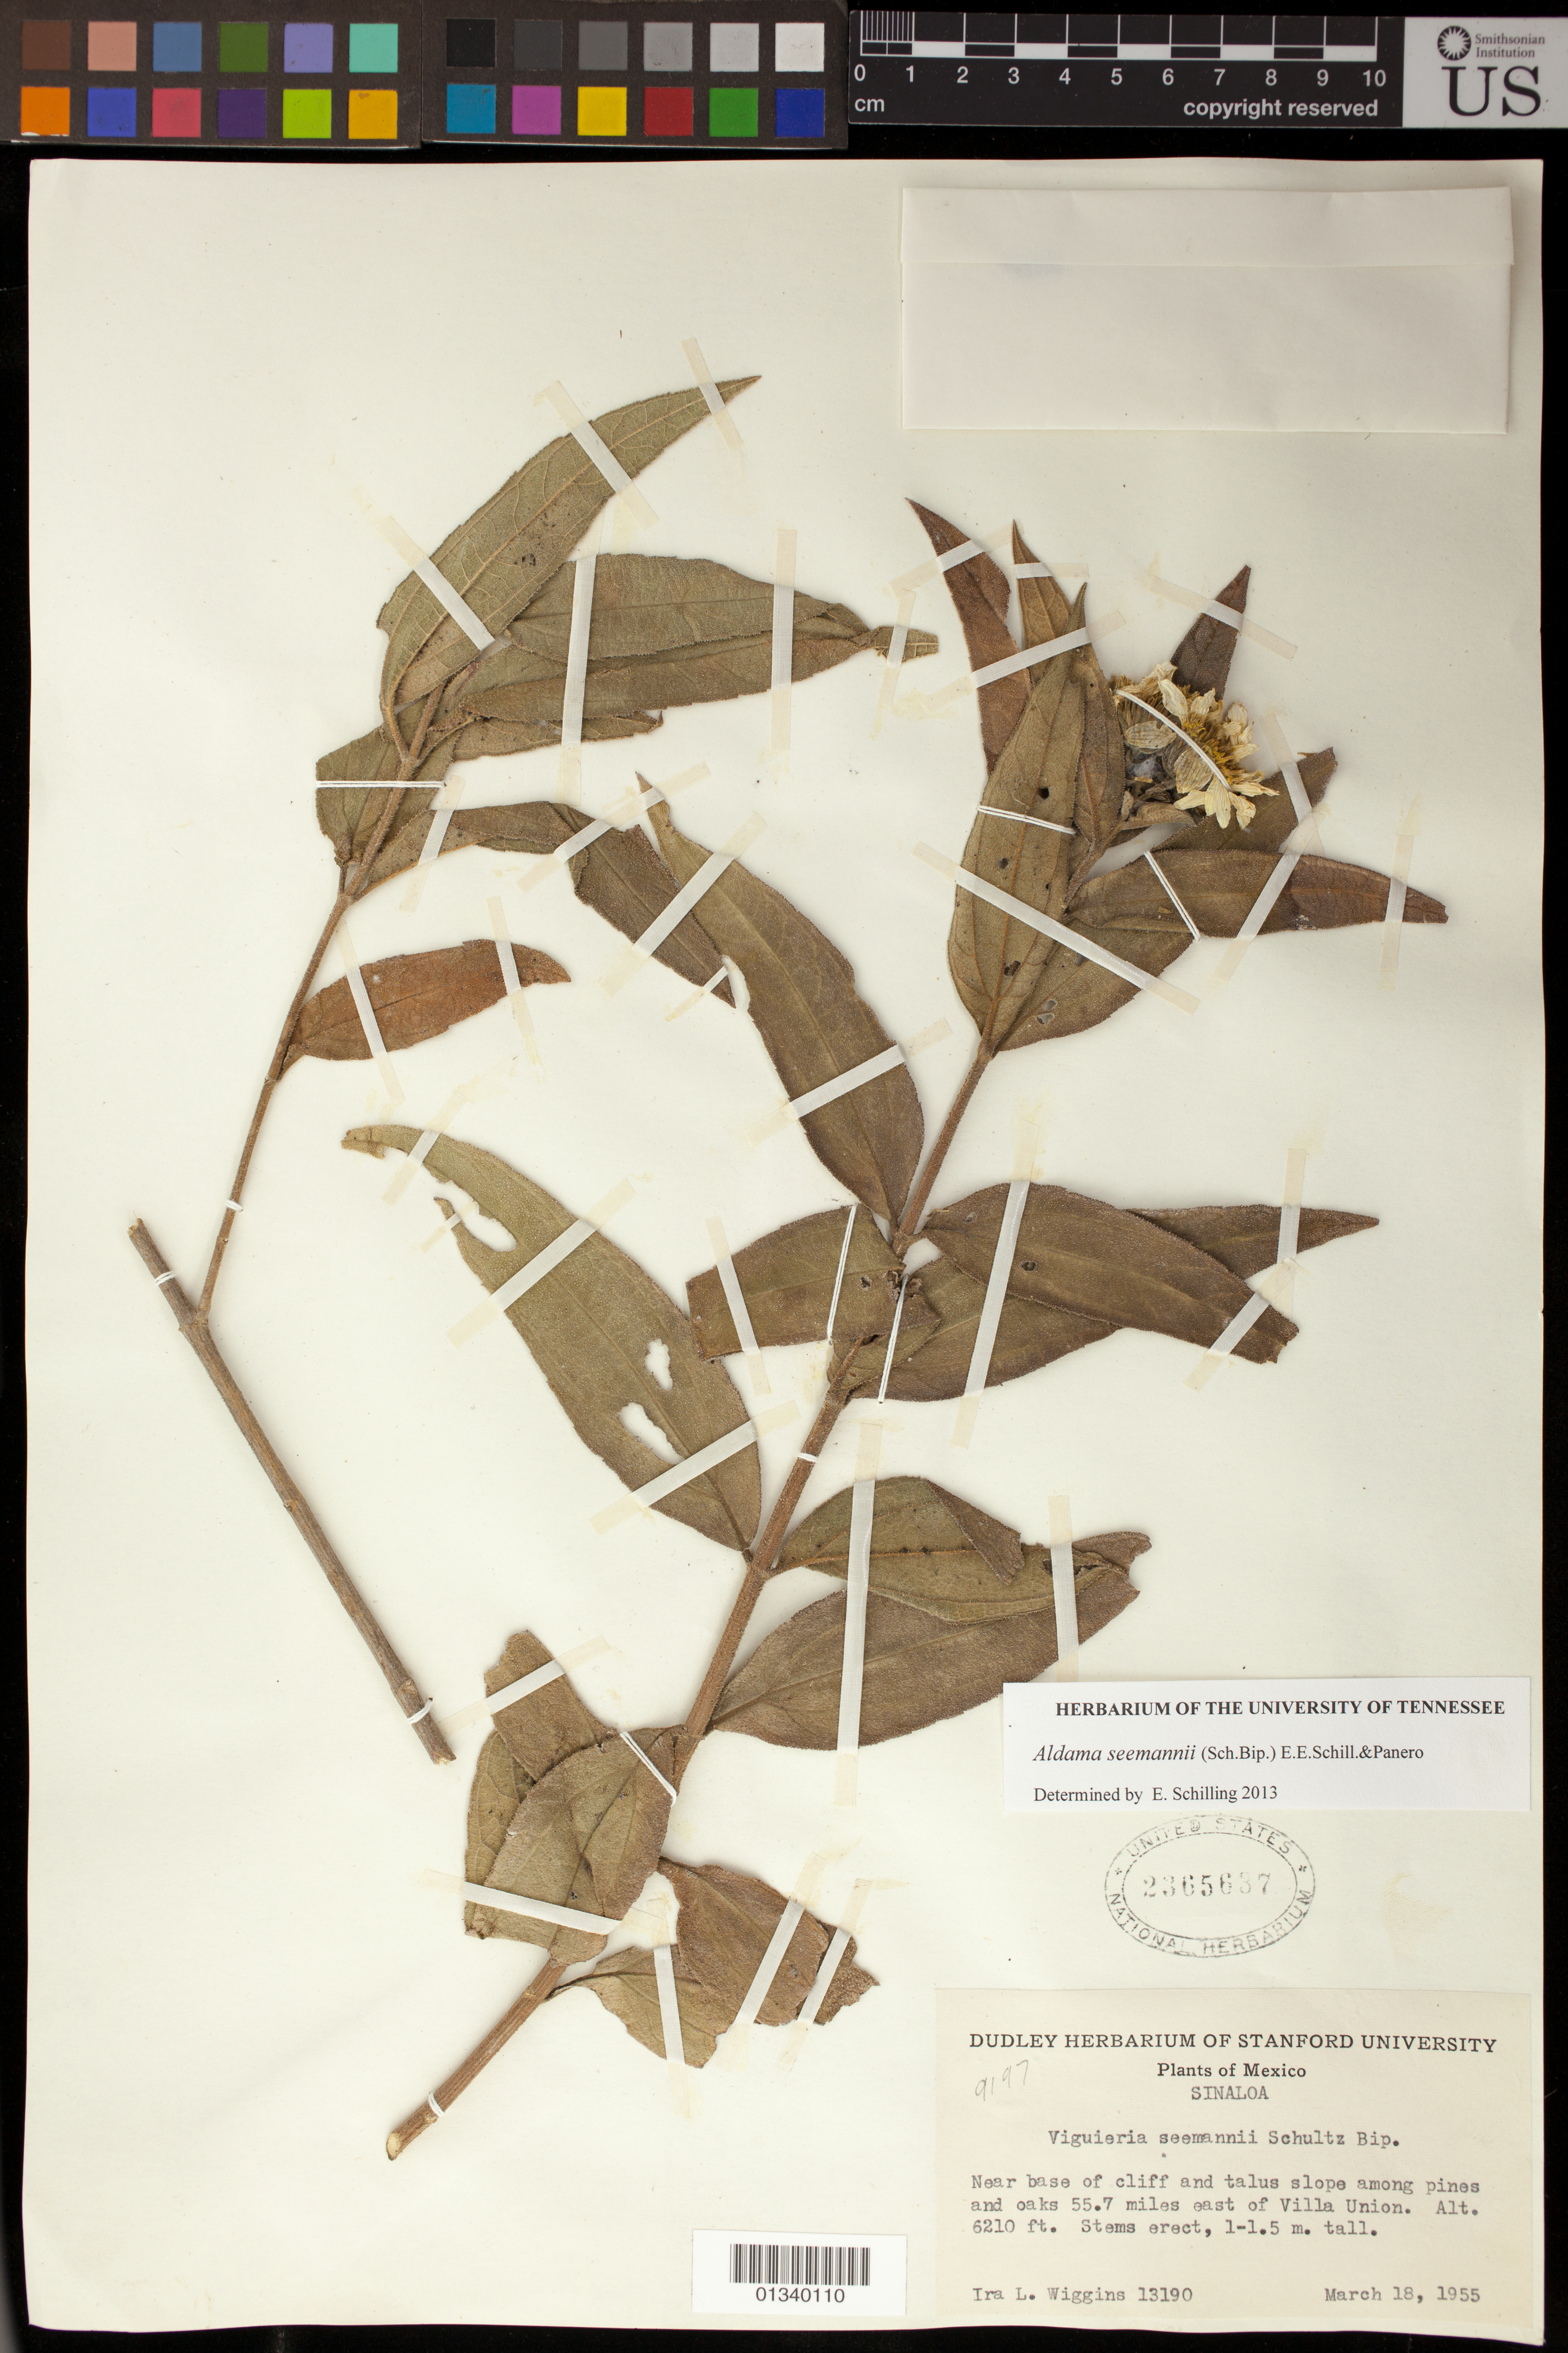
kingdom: Plantae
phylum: Tracheophyta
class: Magnoliopsida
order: Asterales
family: Asteraceae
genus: Viguiera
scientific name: Viguiera seemannii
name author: Sch. Bip.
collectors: I. L. Wiggins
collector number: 13190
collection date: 1955-03-18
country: Mexico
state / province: Sinaloa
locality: Near base of cliff and talus slope among pines and oaks, 55.7 miles E. Villa Union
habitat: Near base of cliff and talus slope among pines and oaks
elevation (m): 1893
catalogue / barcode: US 2365637